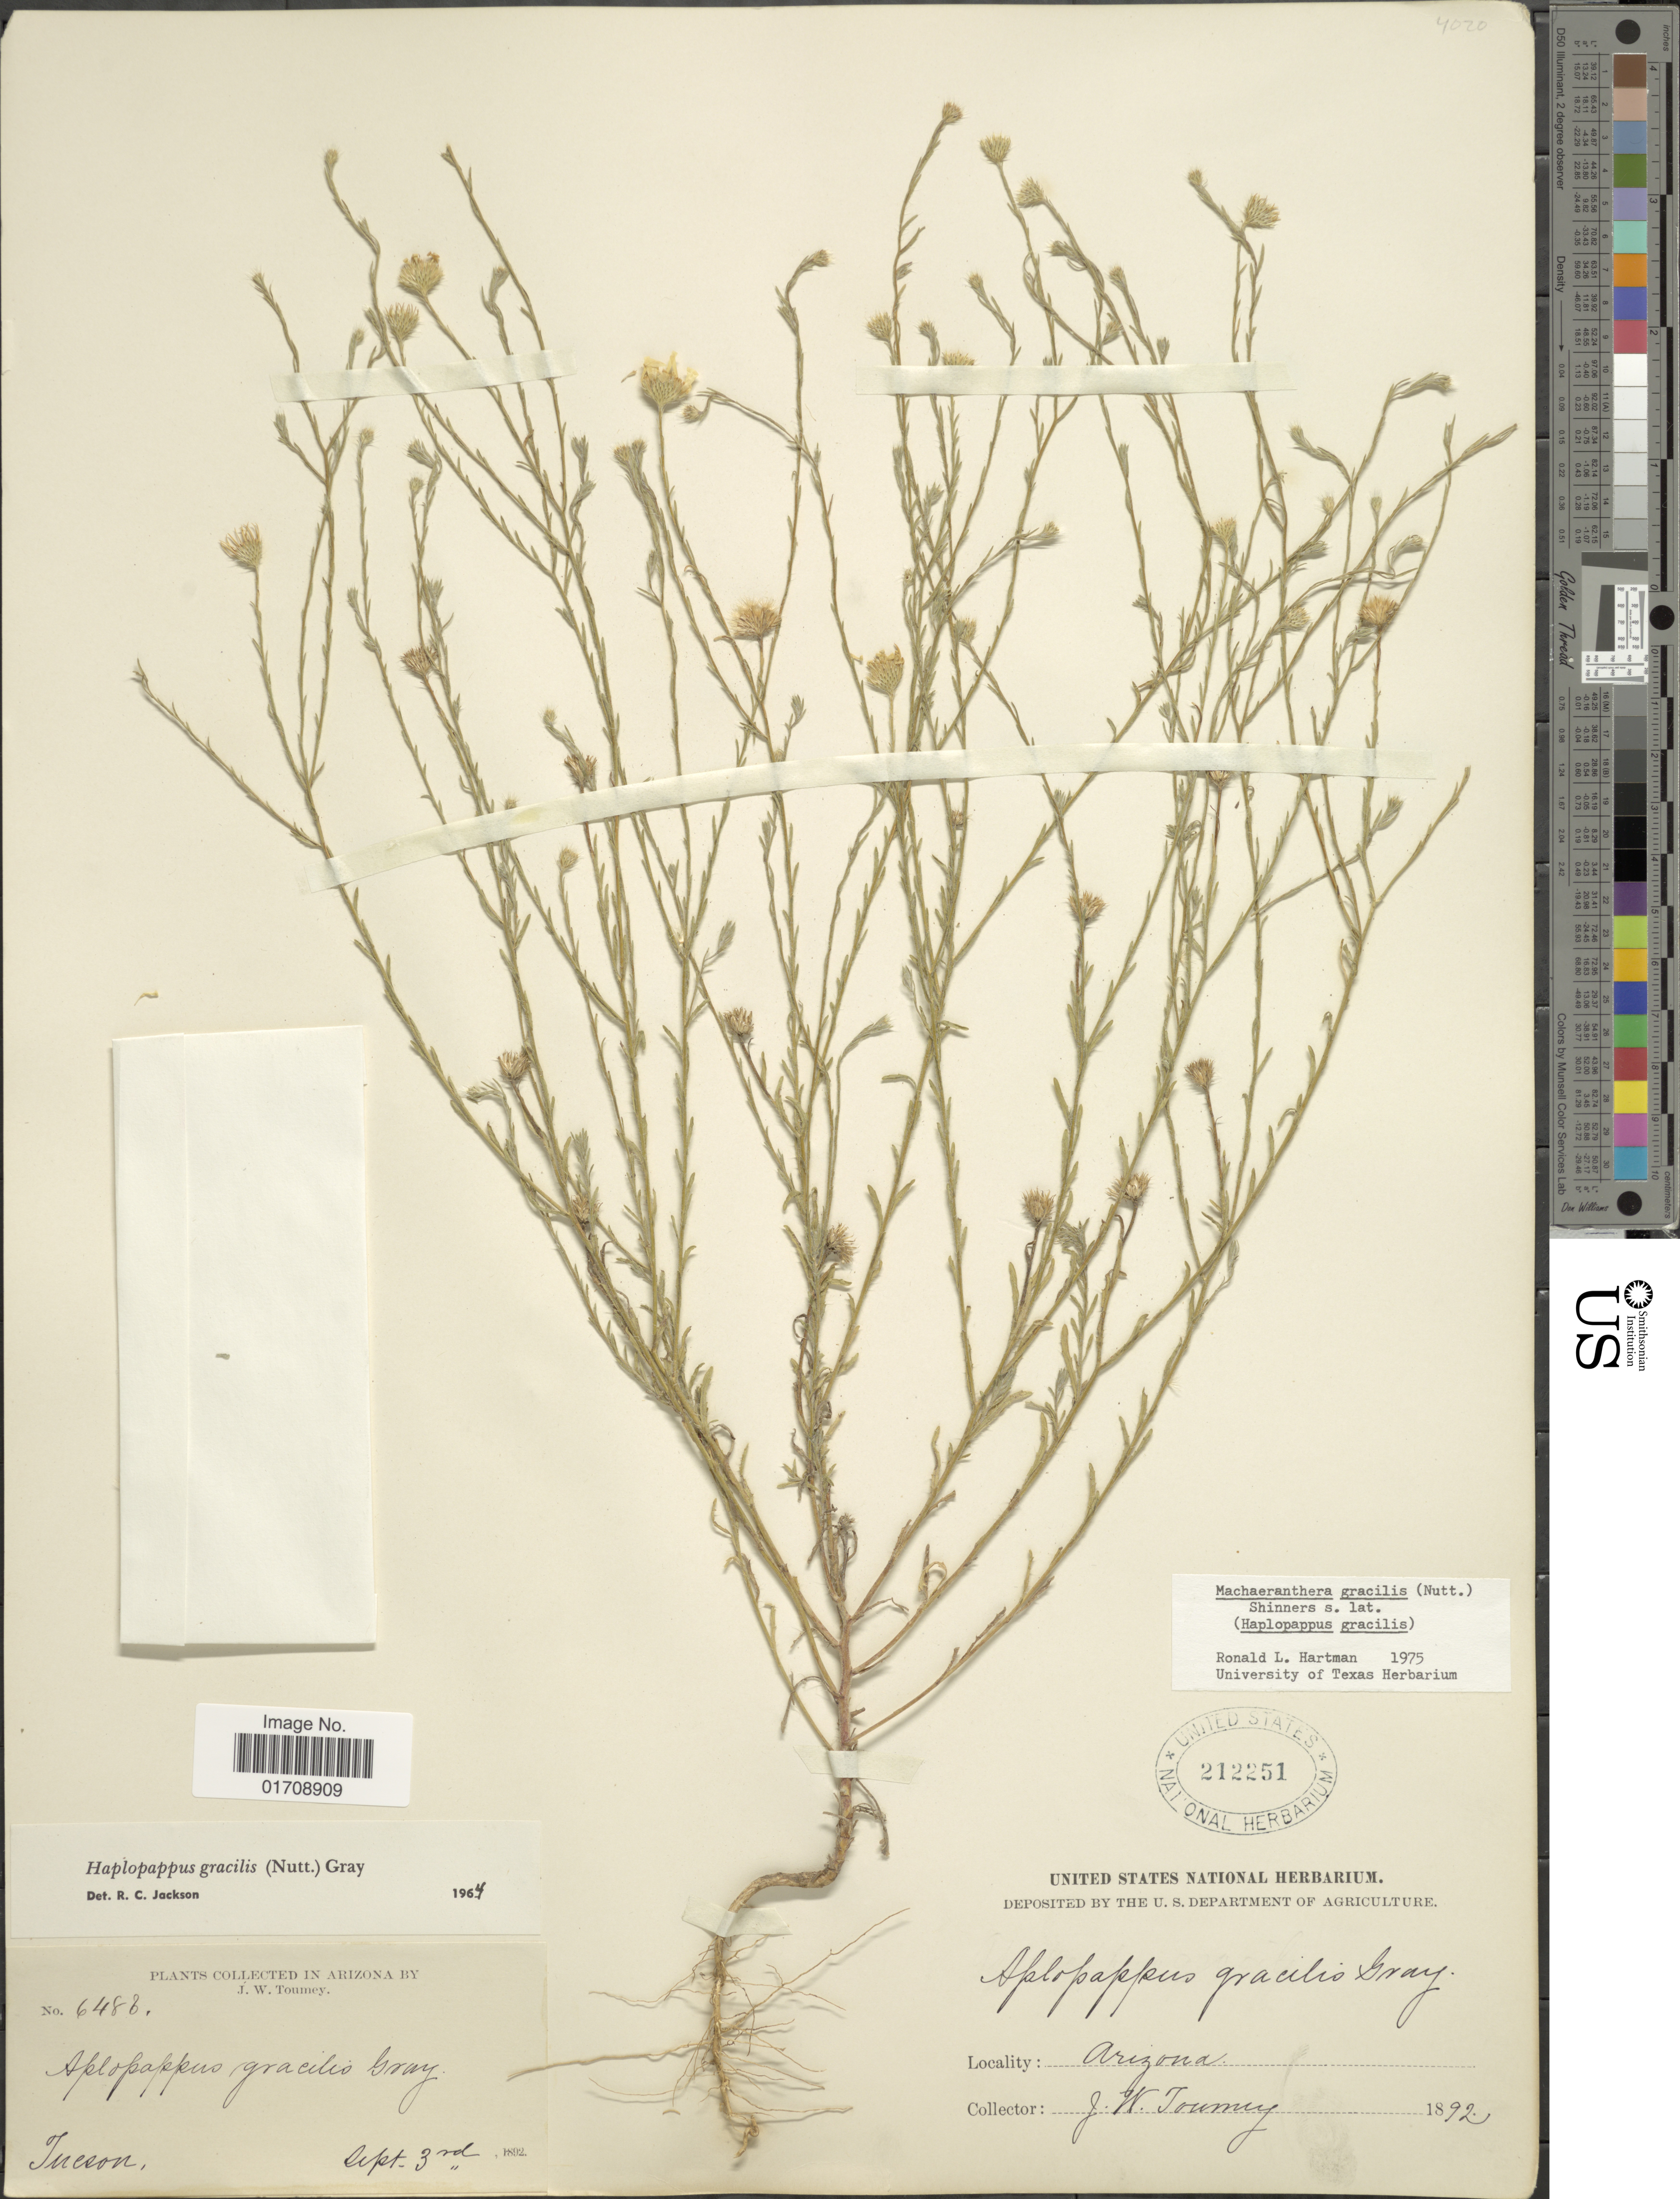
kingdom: Plantae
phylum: Tracheophyta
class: Magnoliopsida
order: Asterales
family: Asteraceae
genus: Machaeranthera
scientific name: Machaeranthera gracilis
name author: (Nutt.) Shinners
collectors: J. W. Toumey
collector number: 6488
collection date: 1892-09-03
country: United States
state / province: Arizona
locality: Tucson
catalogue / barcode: US 212251